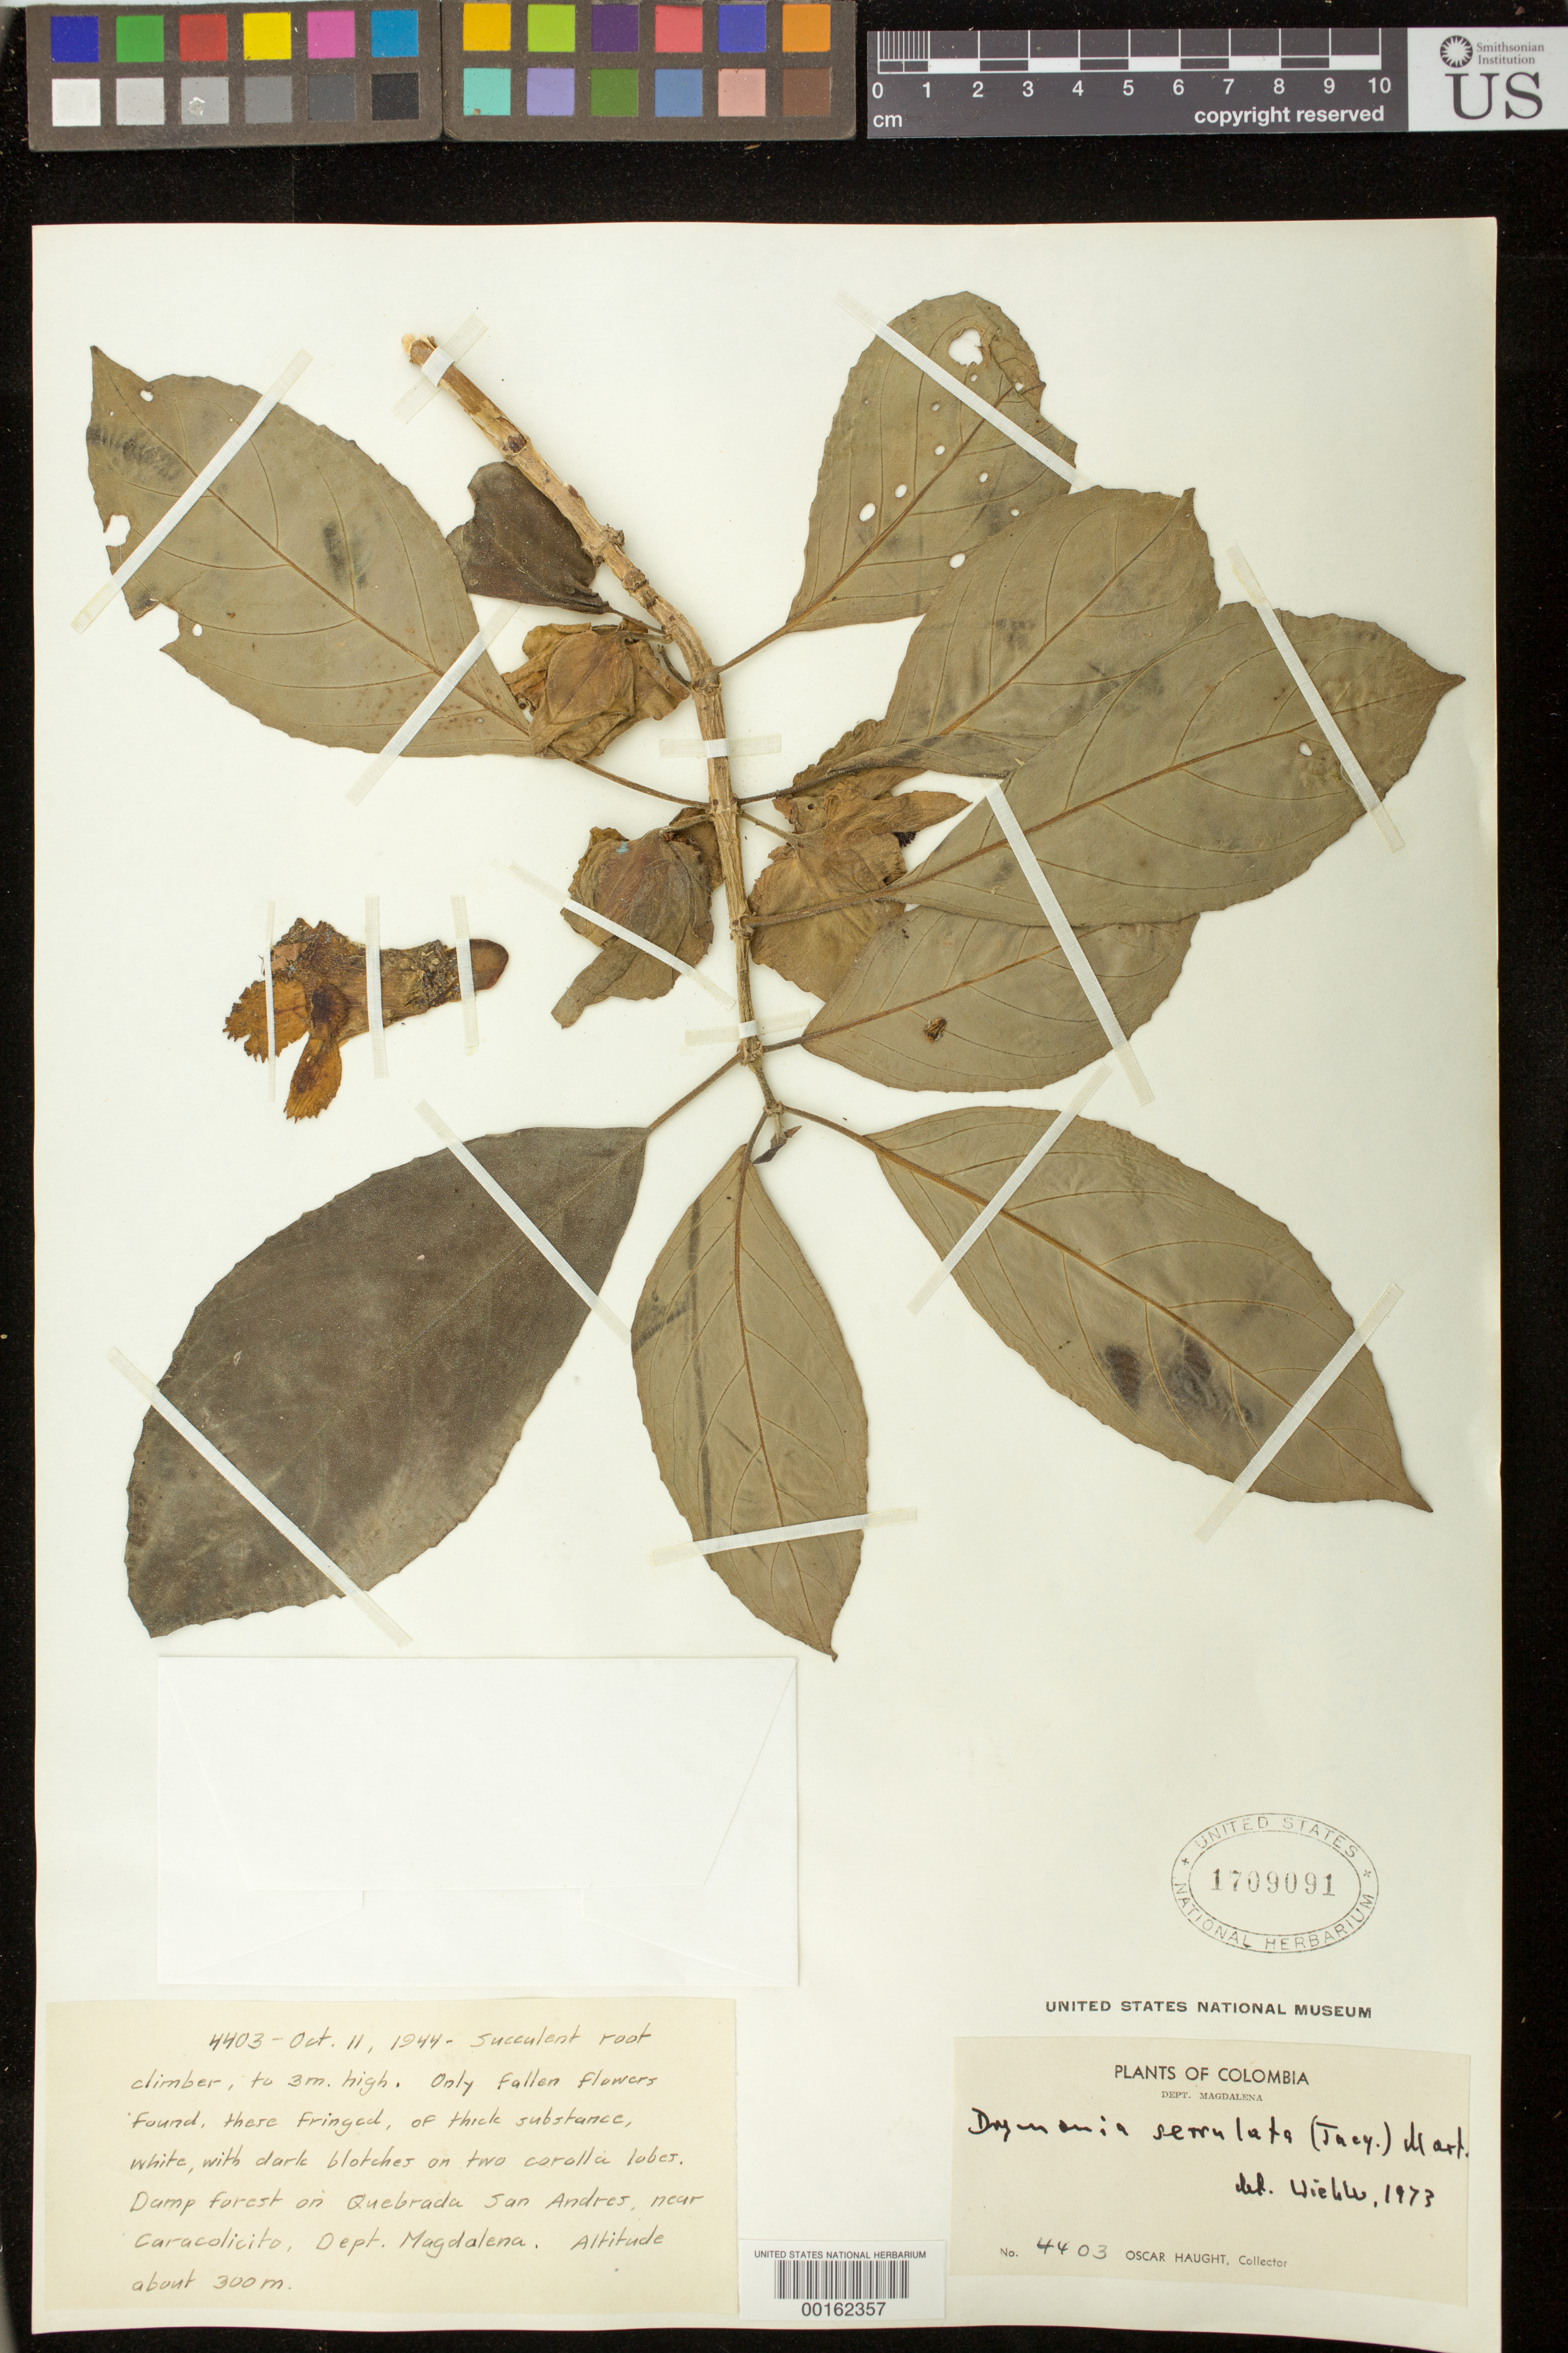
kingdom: Plantae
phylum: Tracheophyta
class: Magnoliopsida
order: Lamiales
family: Gesneriaceae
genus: Drymonia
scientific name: Drymonia serrulata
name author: (Jacq.) Mart.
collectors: O. L. Haught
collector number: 4403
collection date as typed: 11 Oct 1944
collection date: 1944-10-11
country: Colombia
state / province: Magdalena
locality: Quebrada San Andres, near Caracolicito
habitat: Damp forest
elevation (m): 300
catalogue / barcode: US 1709091